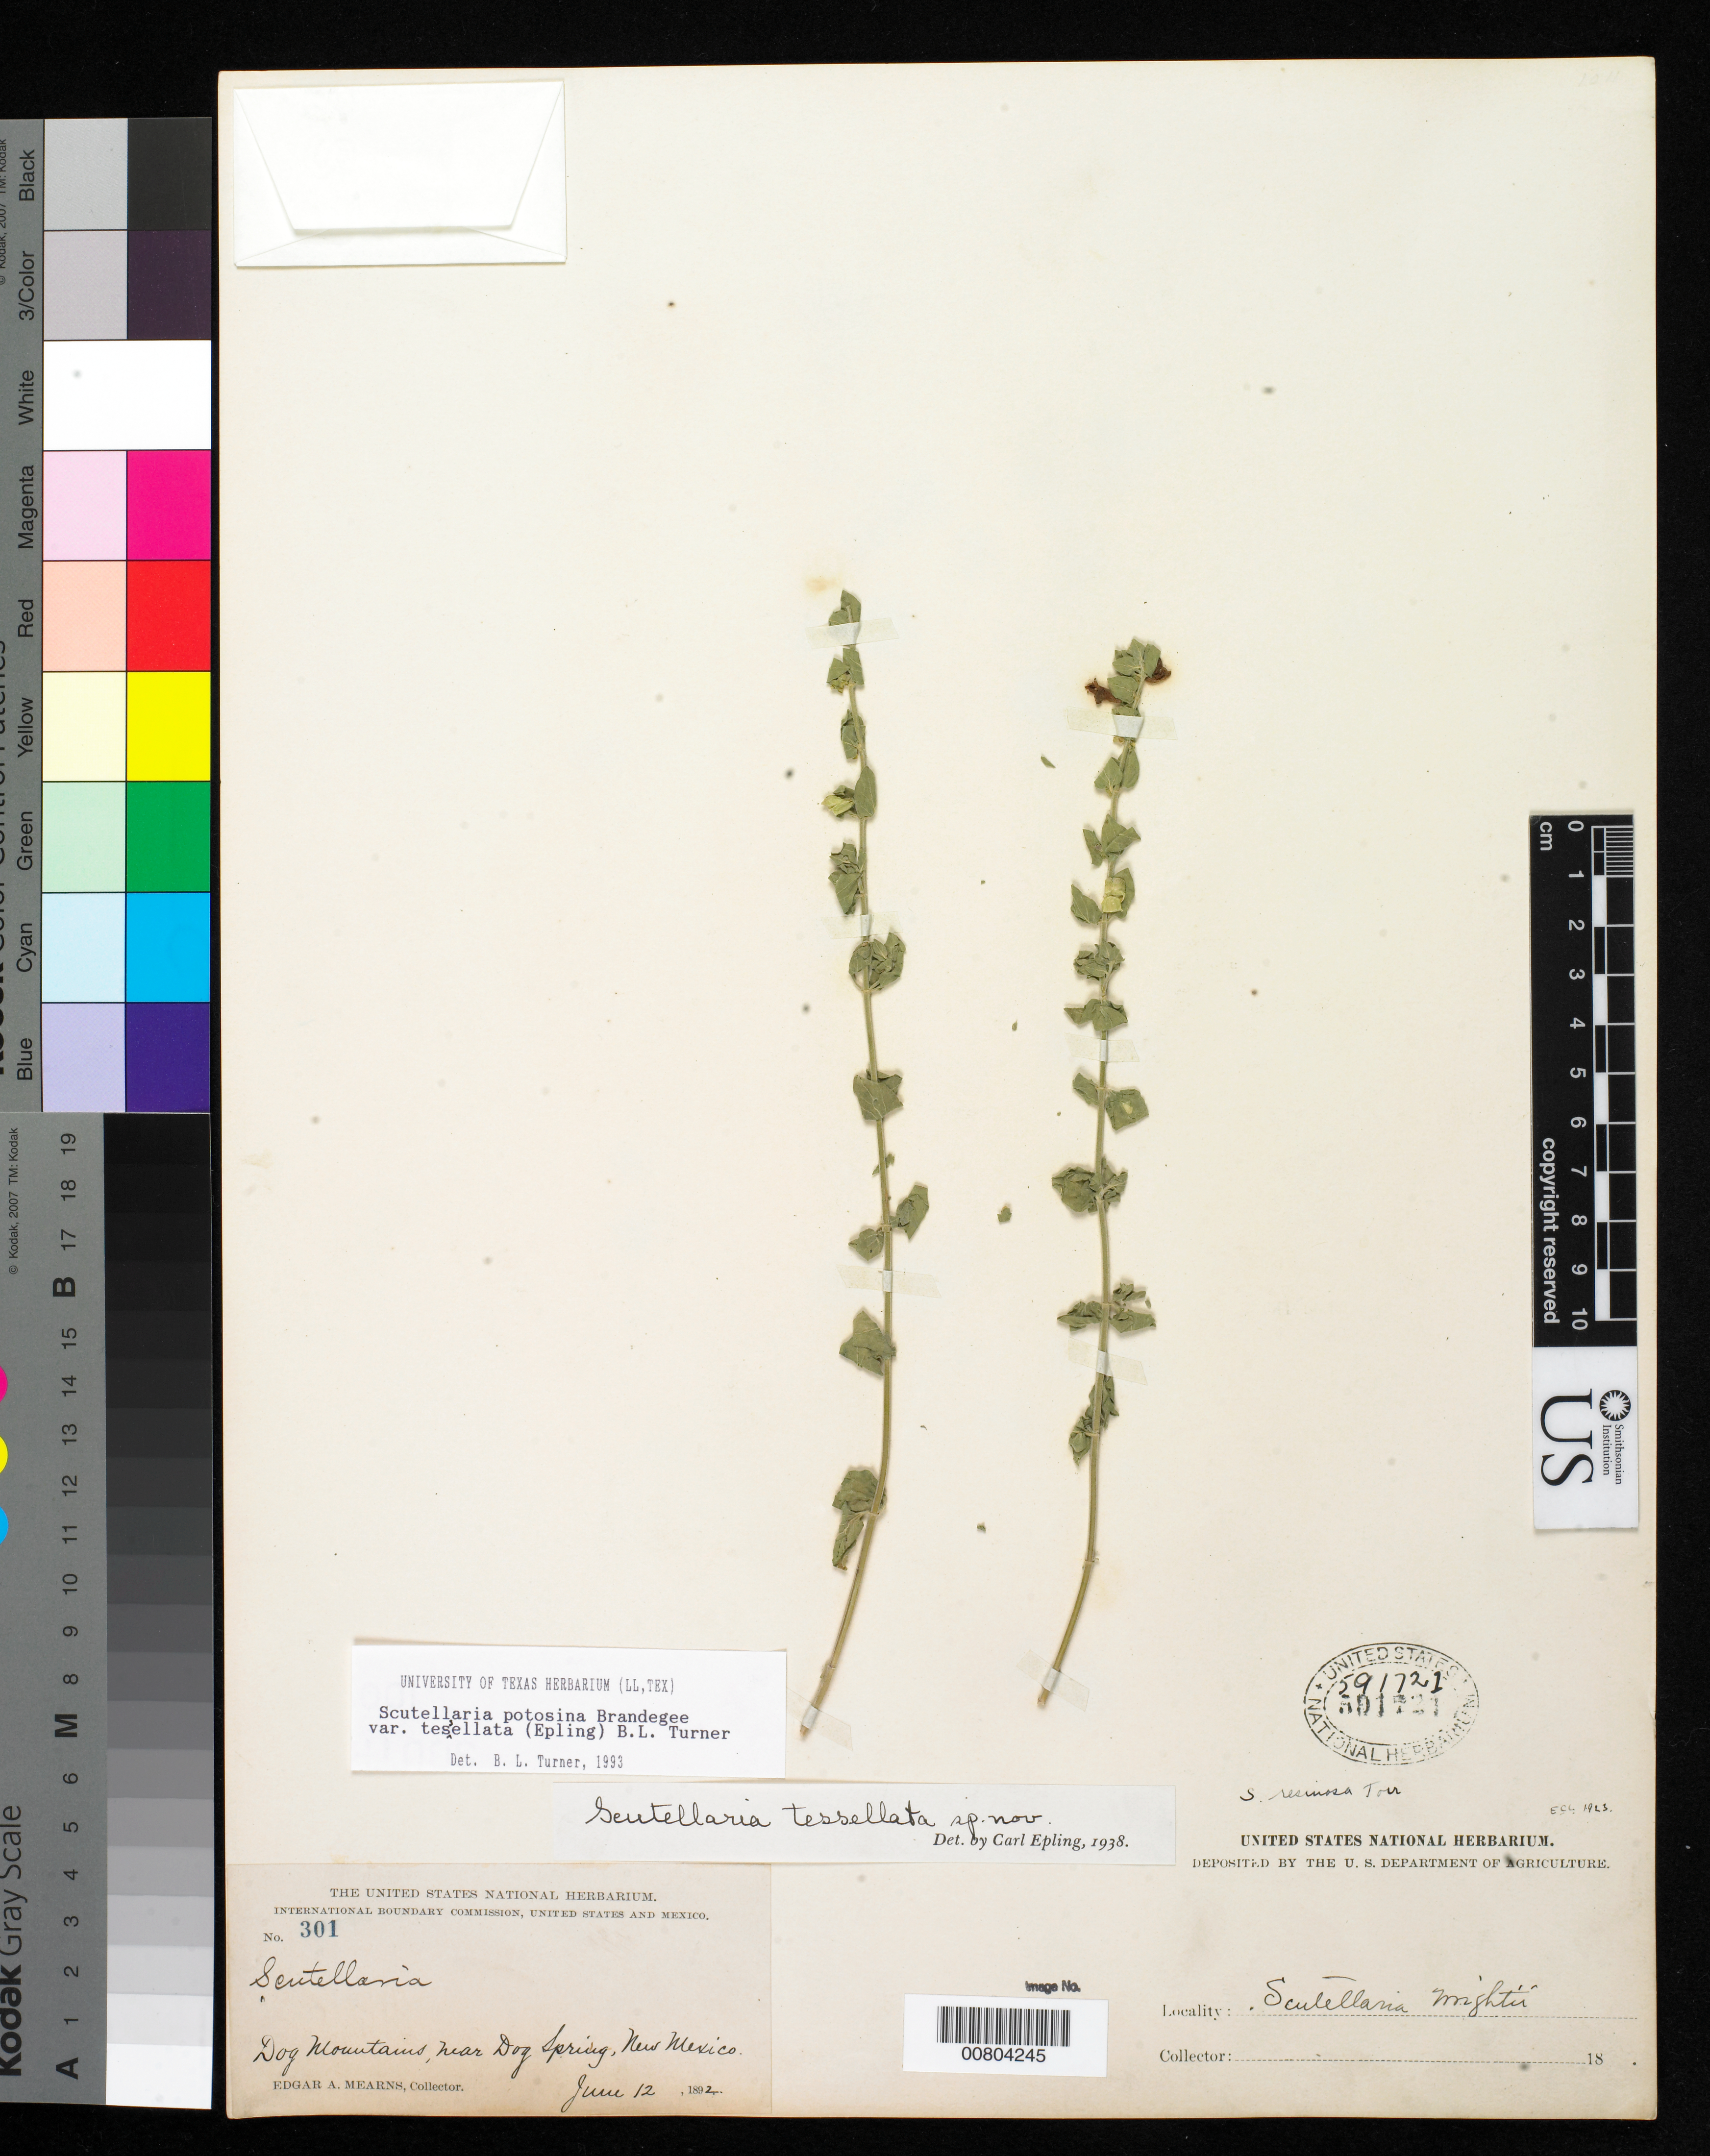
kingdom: Plantae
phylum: Tracheophyta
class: Magnoliopsida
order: Lamiales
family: Lamiaceae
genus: Scutellaria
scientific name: Scutellaria potosina var. tessellata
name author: Brandegee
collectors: E. A. Mearns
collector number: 301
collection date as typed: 12 Jun 1892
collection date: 1892-06-12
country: United States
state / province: New Mexico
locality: Dog Mountains, near Dog Spring, New Mexico.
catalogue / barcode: US 591721